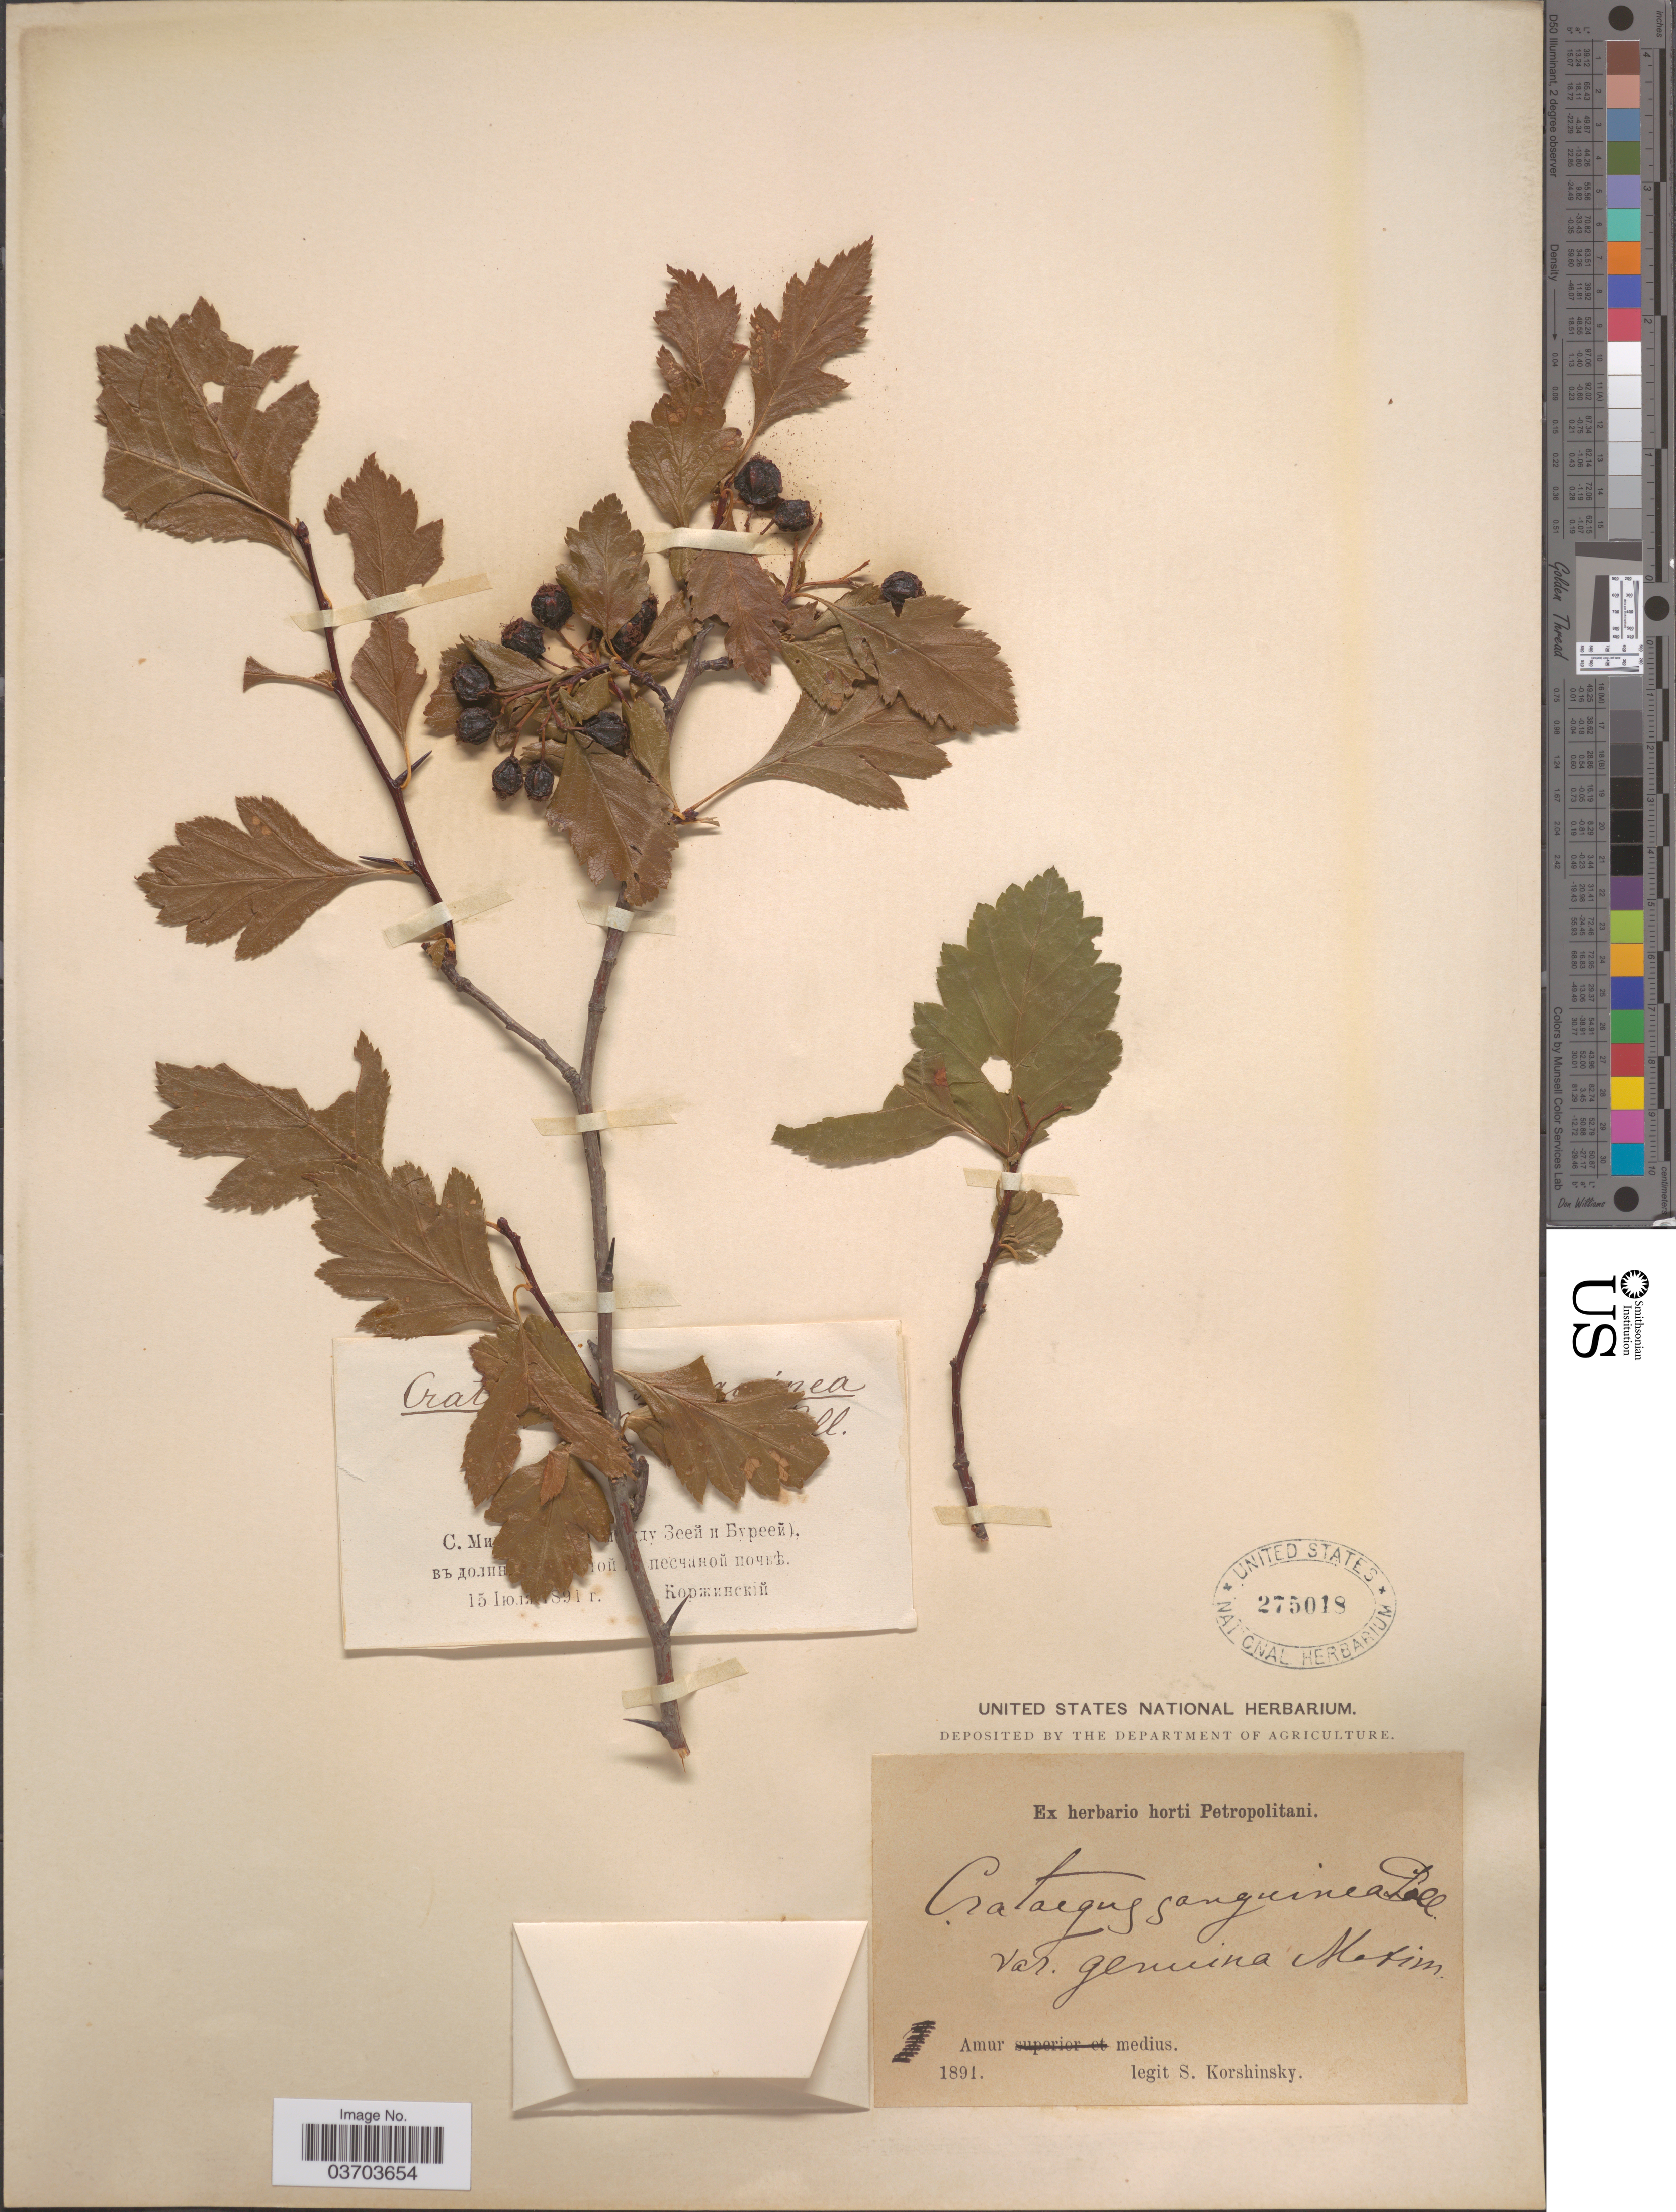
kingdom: Plantae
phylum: Tracheophyta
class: Magnoliopsida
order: Rosales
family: Rosaceae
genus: Crataegus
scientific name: Crataegus sanguinea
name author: Pall.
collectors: S. I. Korshinsky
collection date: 1891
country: Russian Federation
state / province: Amur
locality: Amur medius.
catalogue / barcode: US 275018